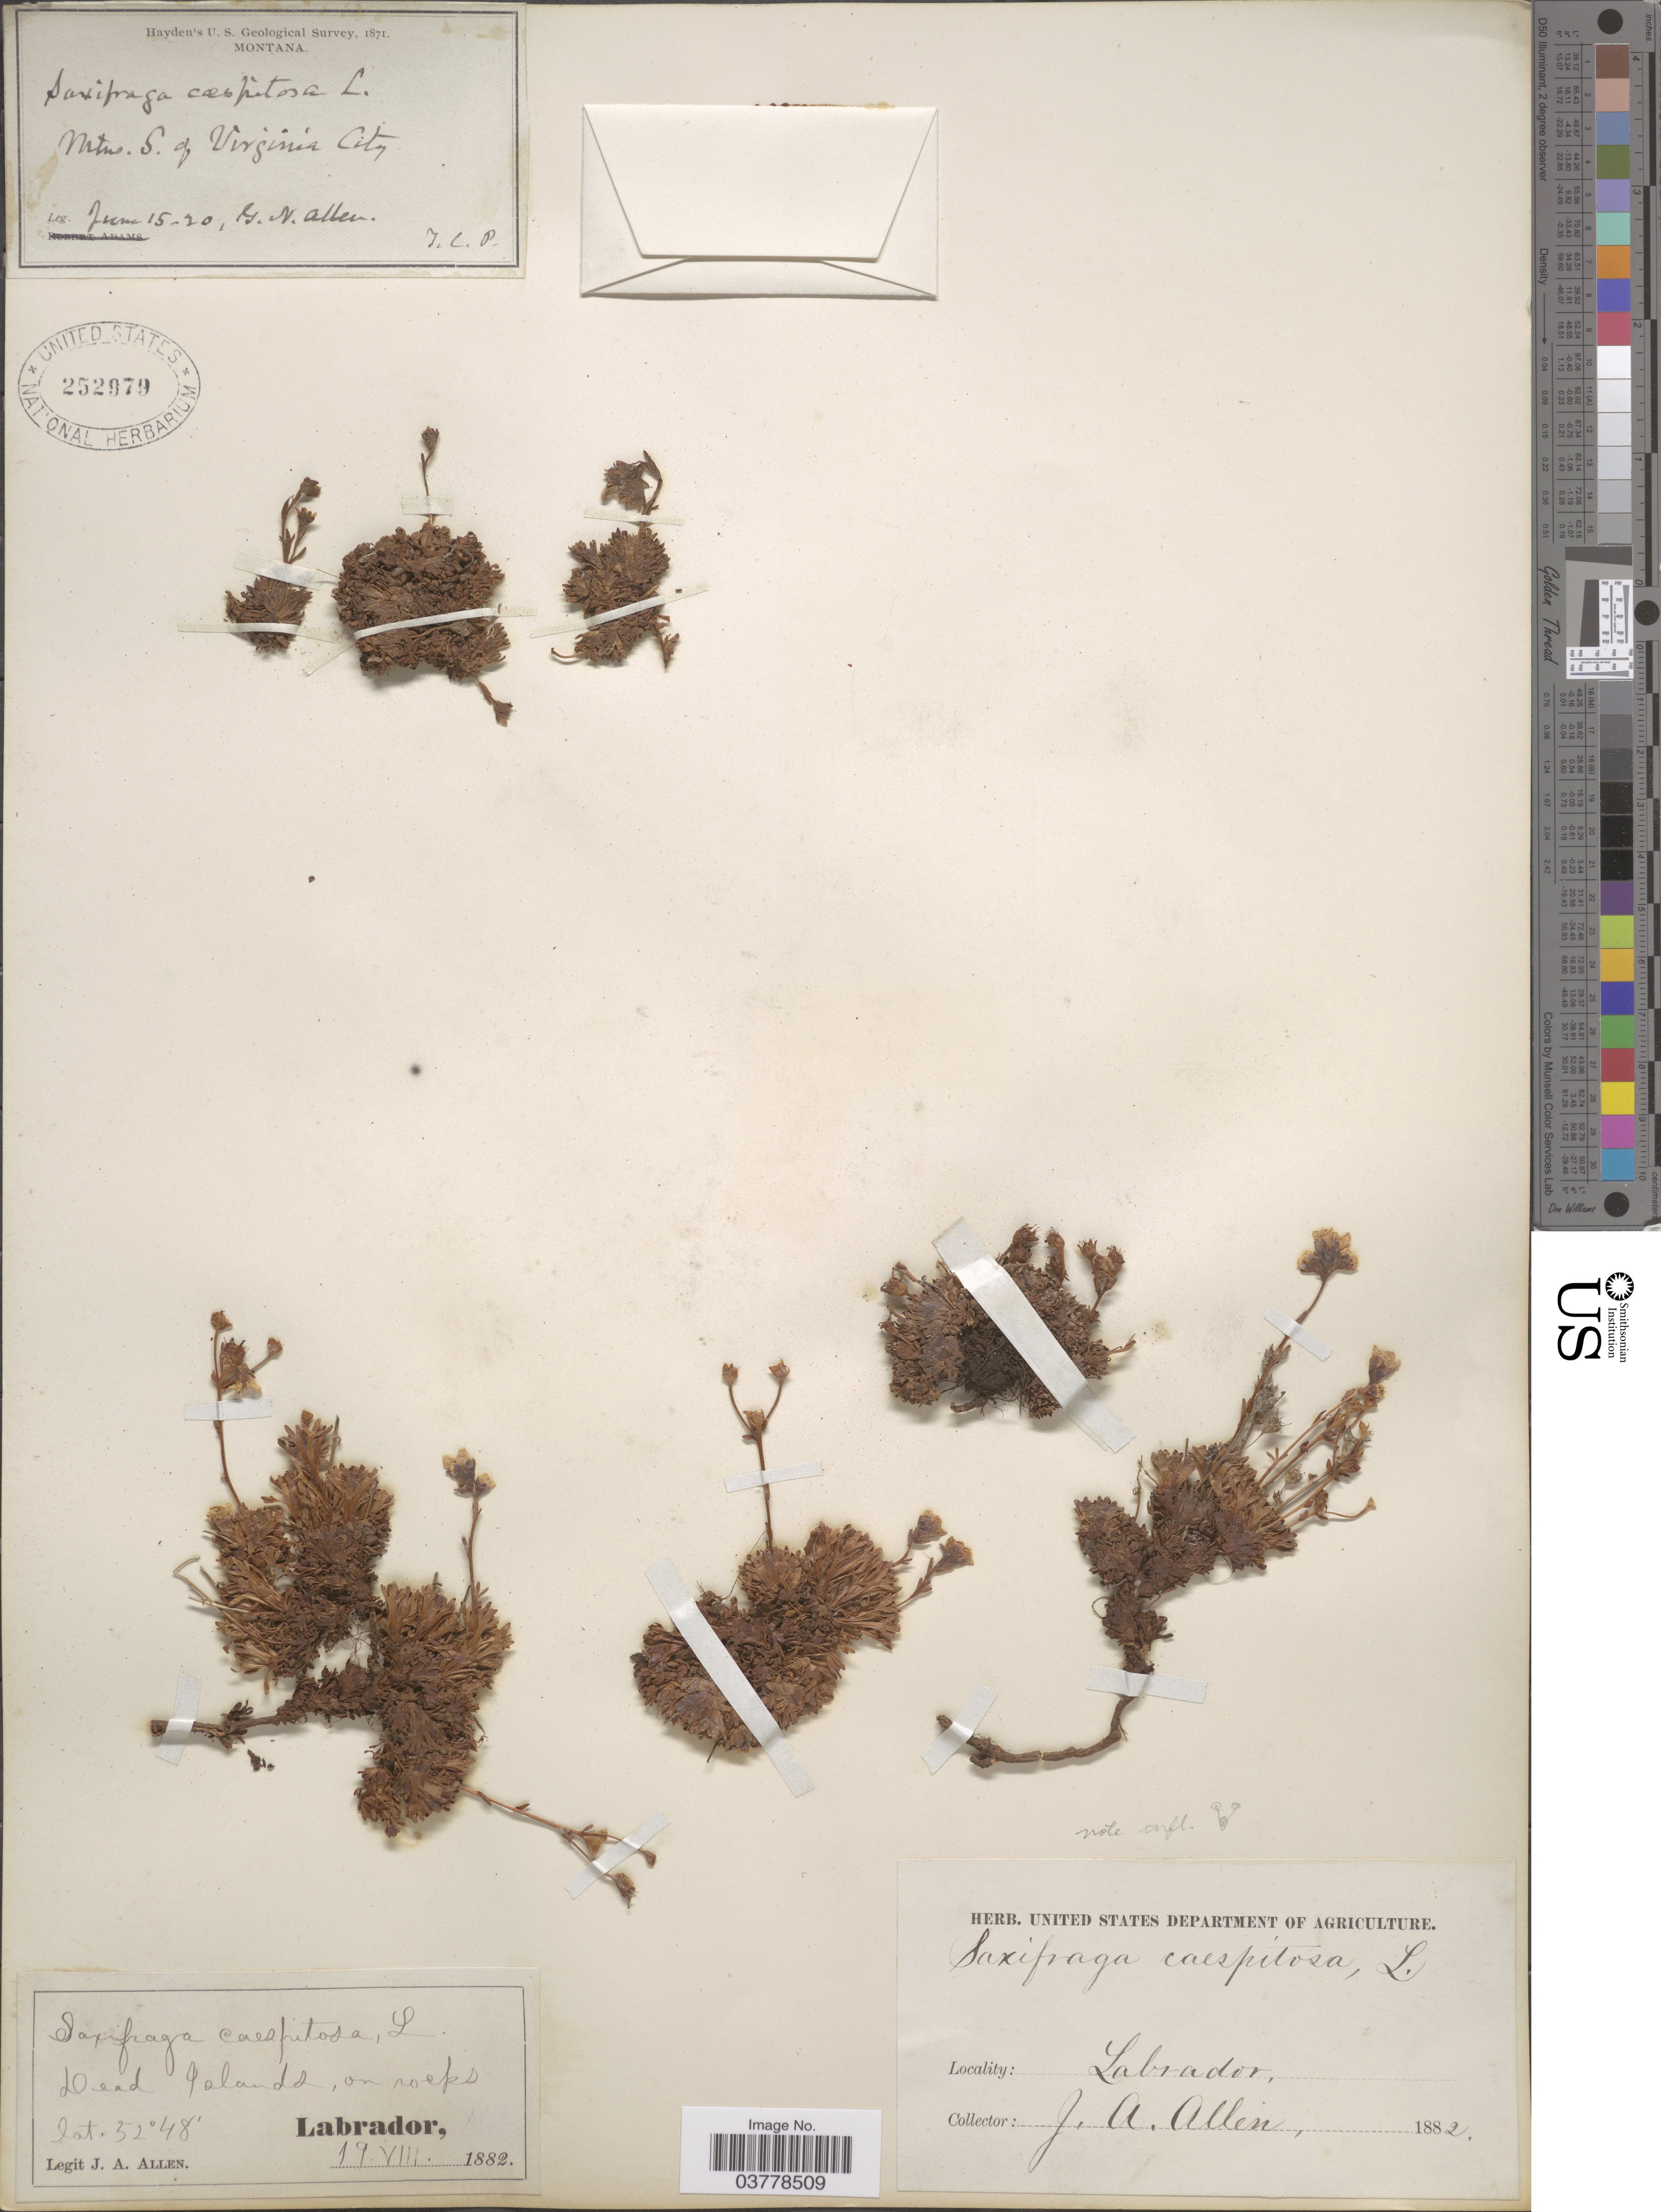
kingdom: Plantae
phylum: Tracheophyta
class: Magnoliopsida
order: Saxifragales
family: Saxifragaceae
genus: Saxifraga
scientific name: Saxifraga caespitosa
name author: L.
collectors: J. Allen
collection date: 1882-08-19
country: Canada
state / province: Newfoundland and Labrador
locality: Labrador. Dead Islands.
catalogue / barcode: US 252979-2